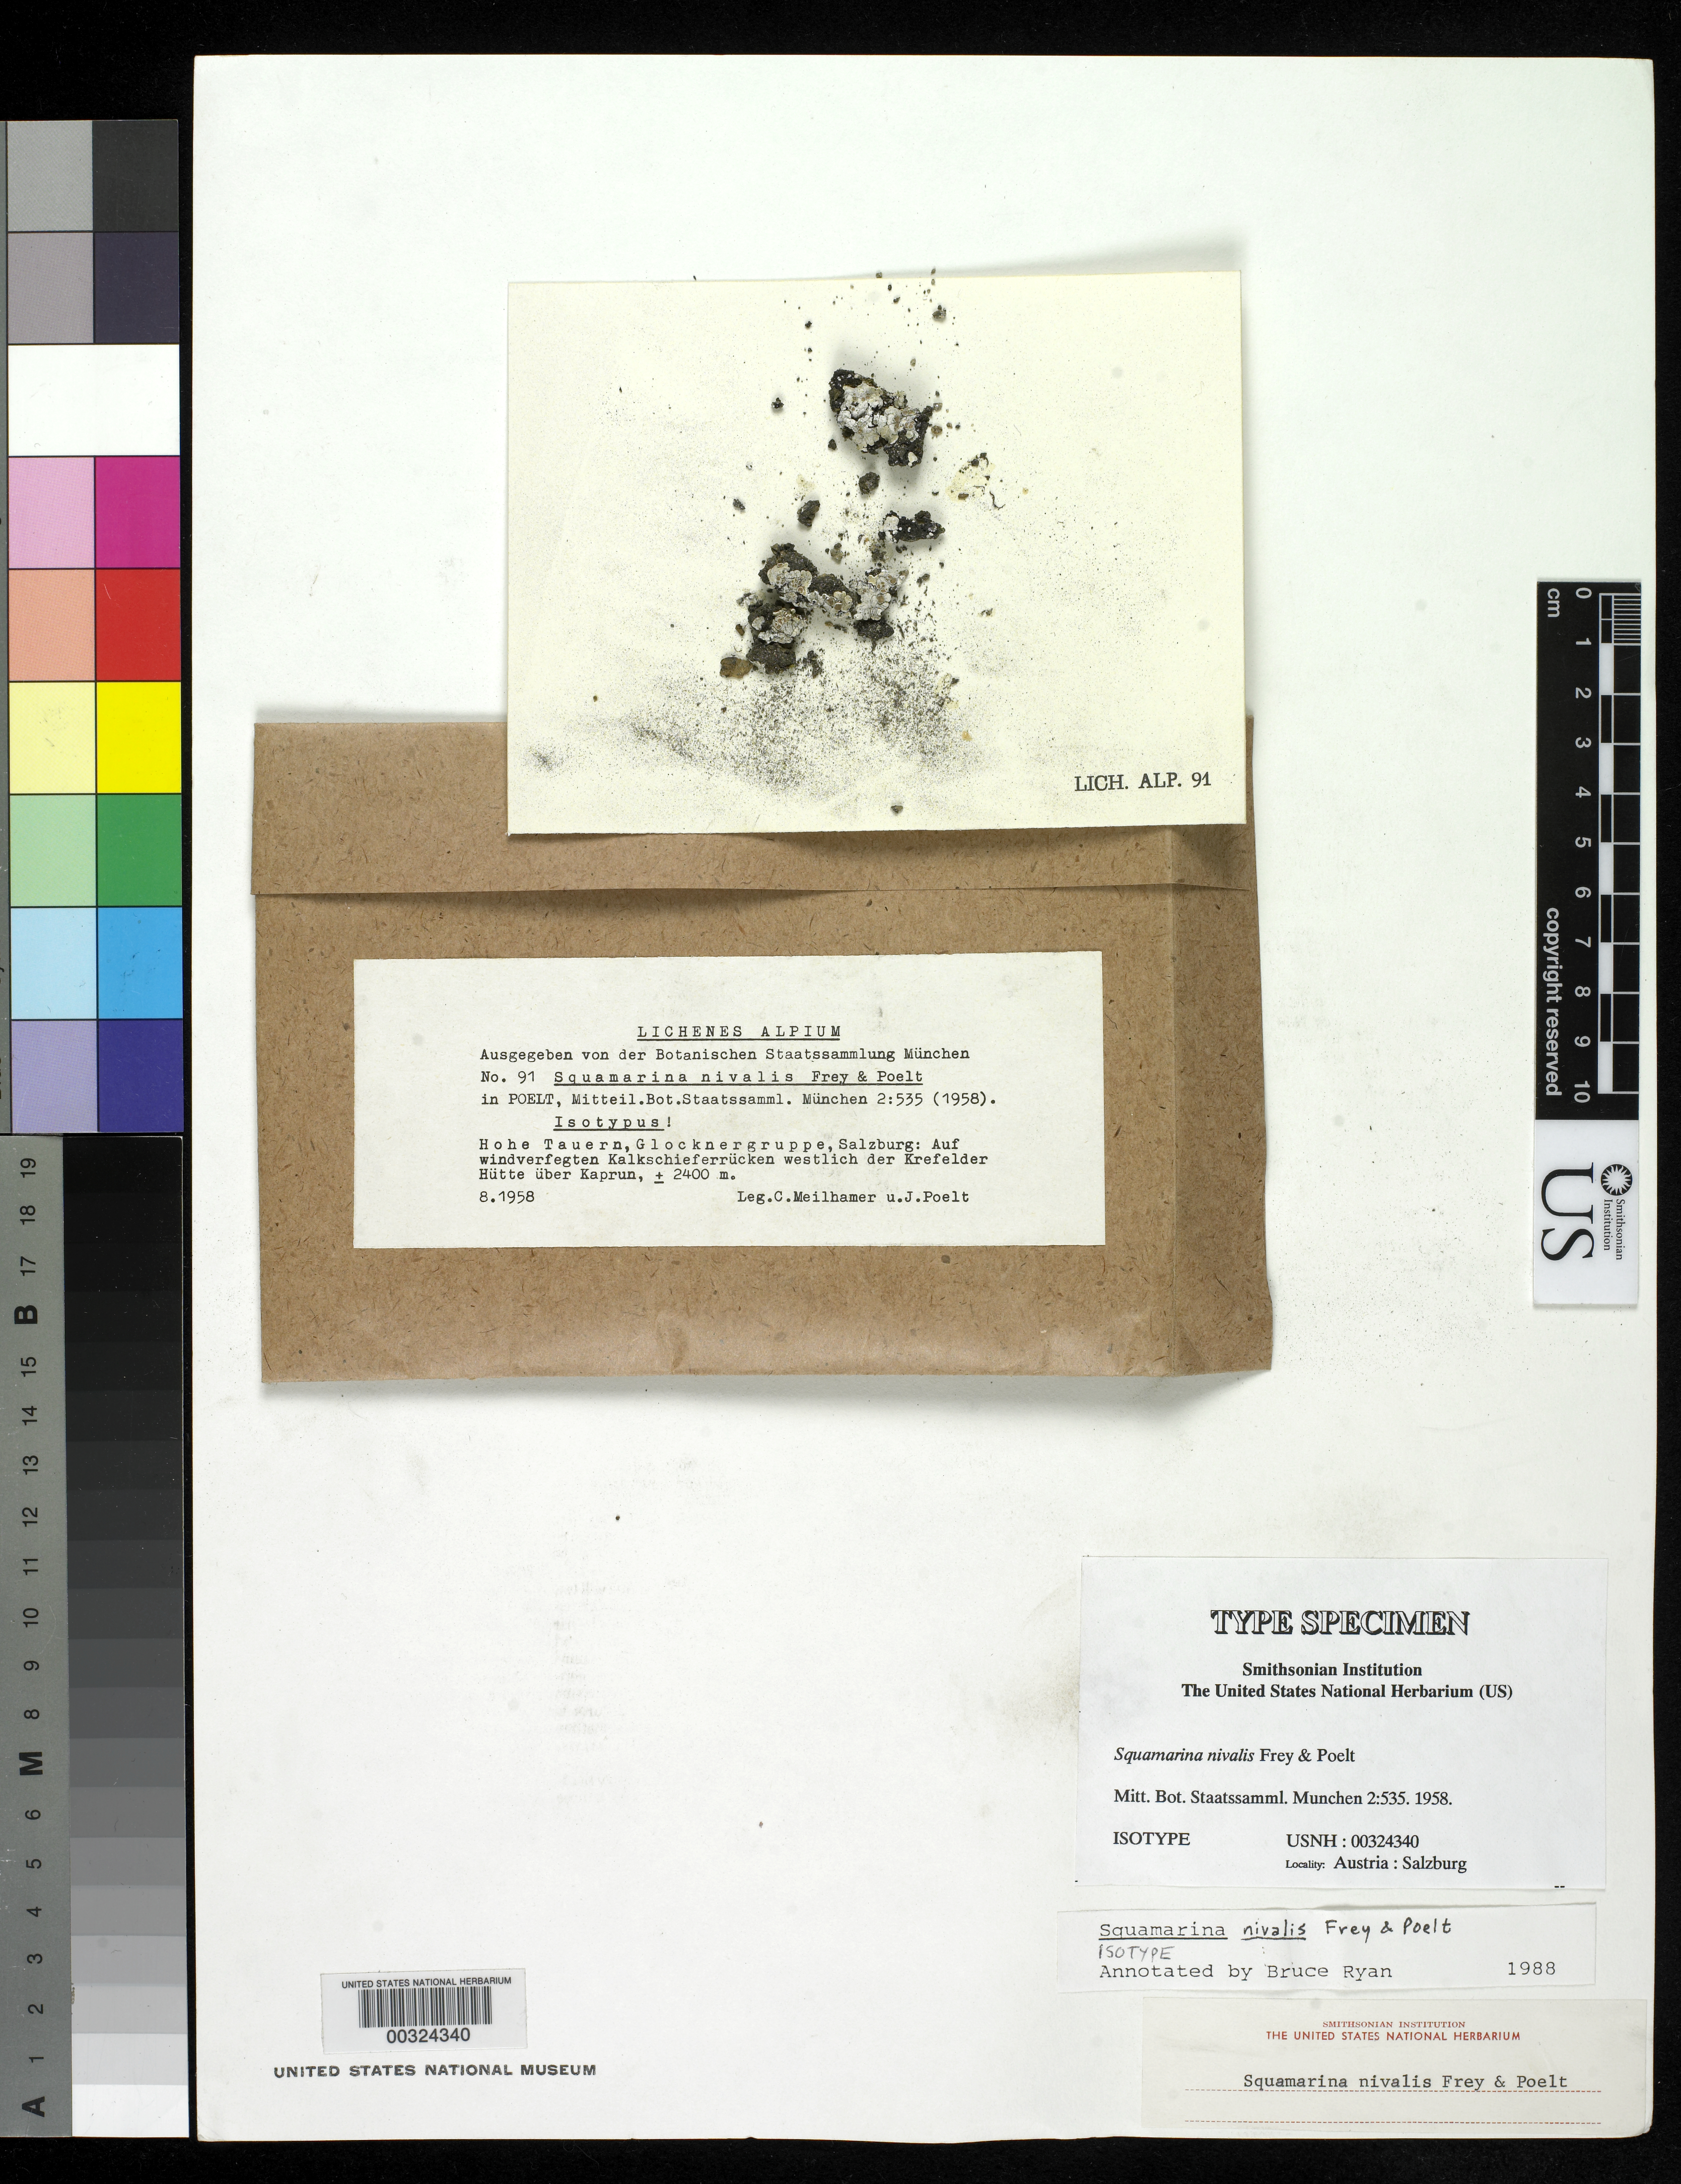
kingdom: Fungi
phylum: Ascomycota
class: Lecanoromycetes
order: Lecanorales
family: Stereocaulaceae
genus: Squamarina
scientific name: Squamarina nivalis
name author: Frey & Poelt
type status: Isotype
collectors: C. Meilhamer & J. Poelt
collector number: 91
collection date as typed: Aug 1958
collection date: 1958-08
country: Austria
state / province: Salzburg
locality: Hohe Tauern, Glockner Gruppe, auf windverfegten Kalkschieferrücken westlich der Krefelder Hütte über Kaprun. [Hohe Tauern, Glockner group, on wind-swept lime slate ridge west of Krefelder Hütte above Kaprun.]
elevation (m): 2400